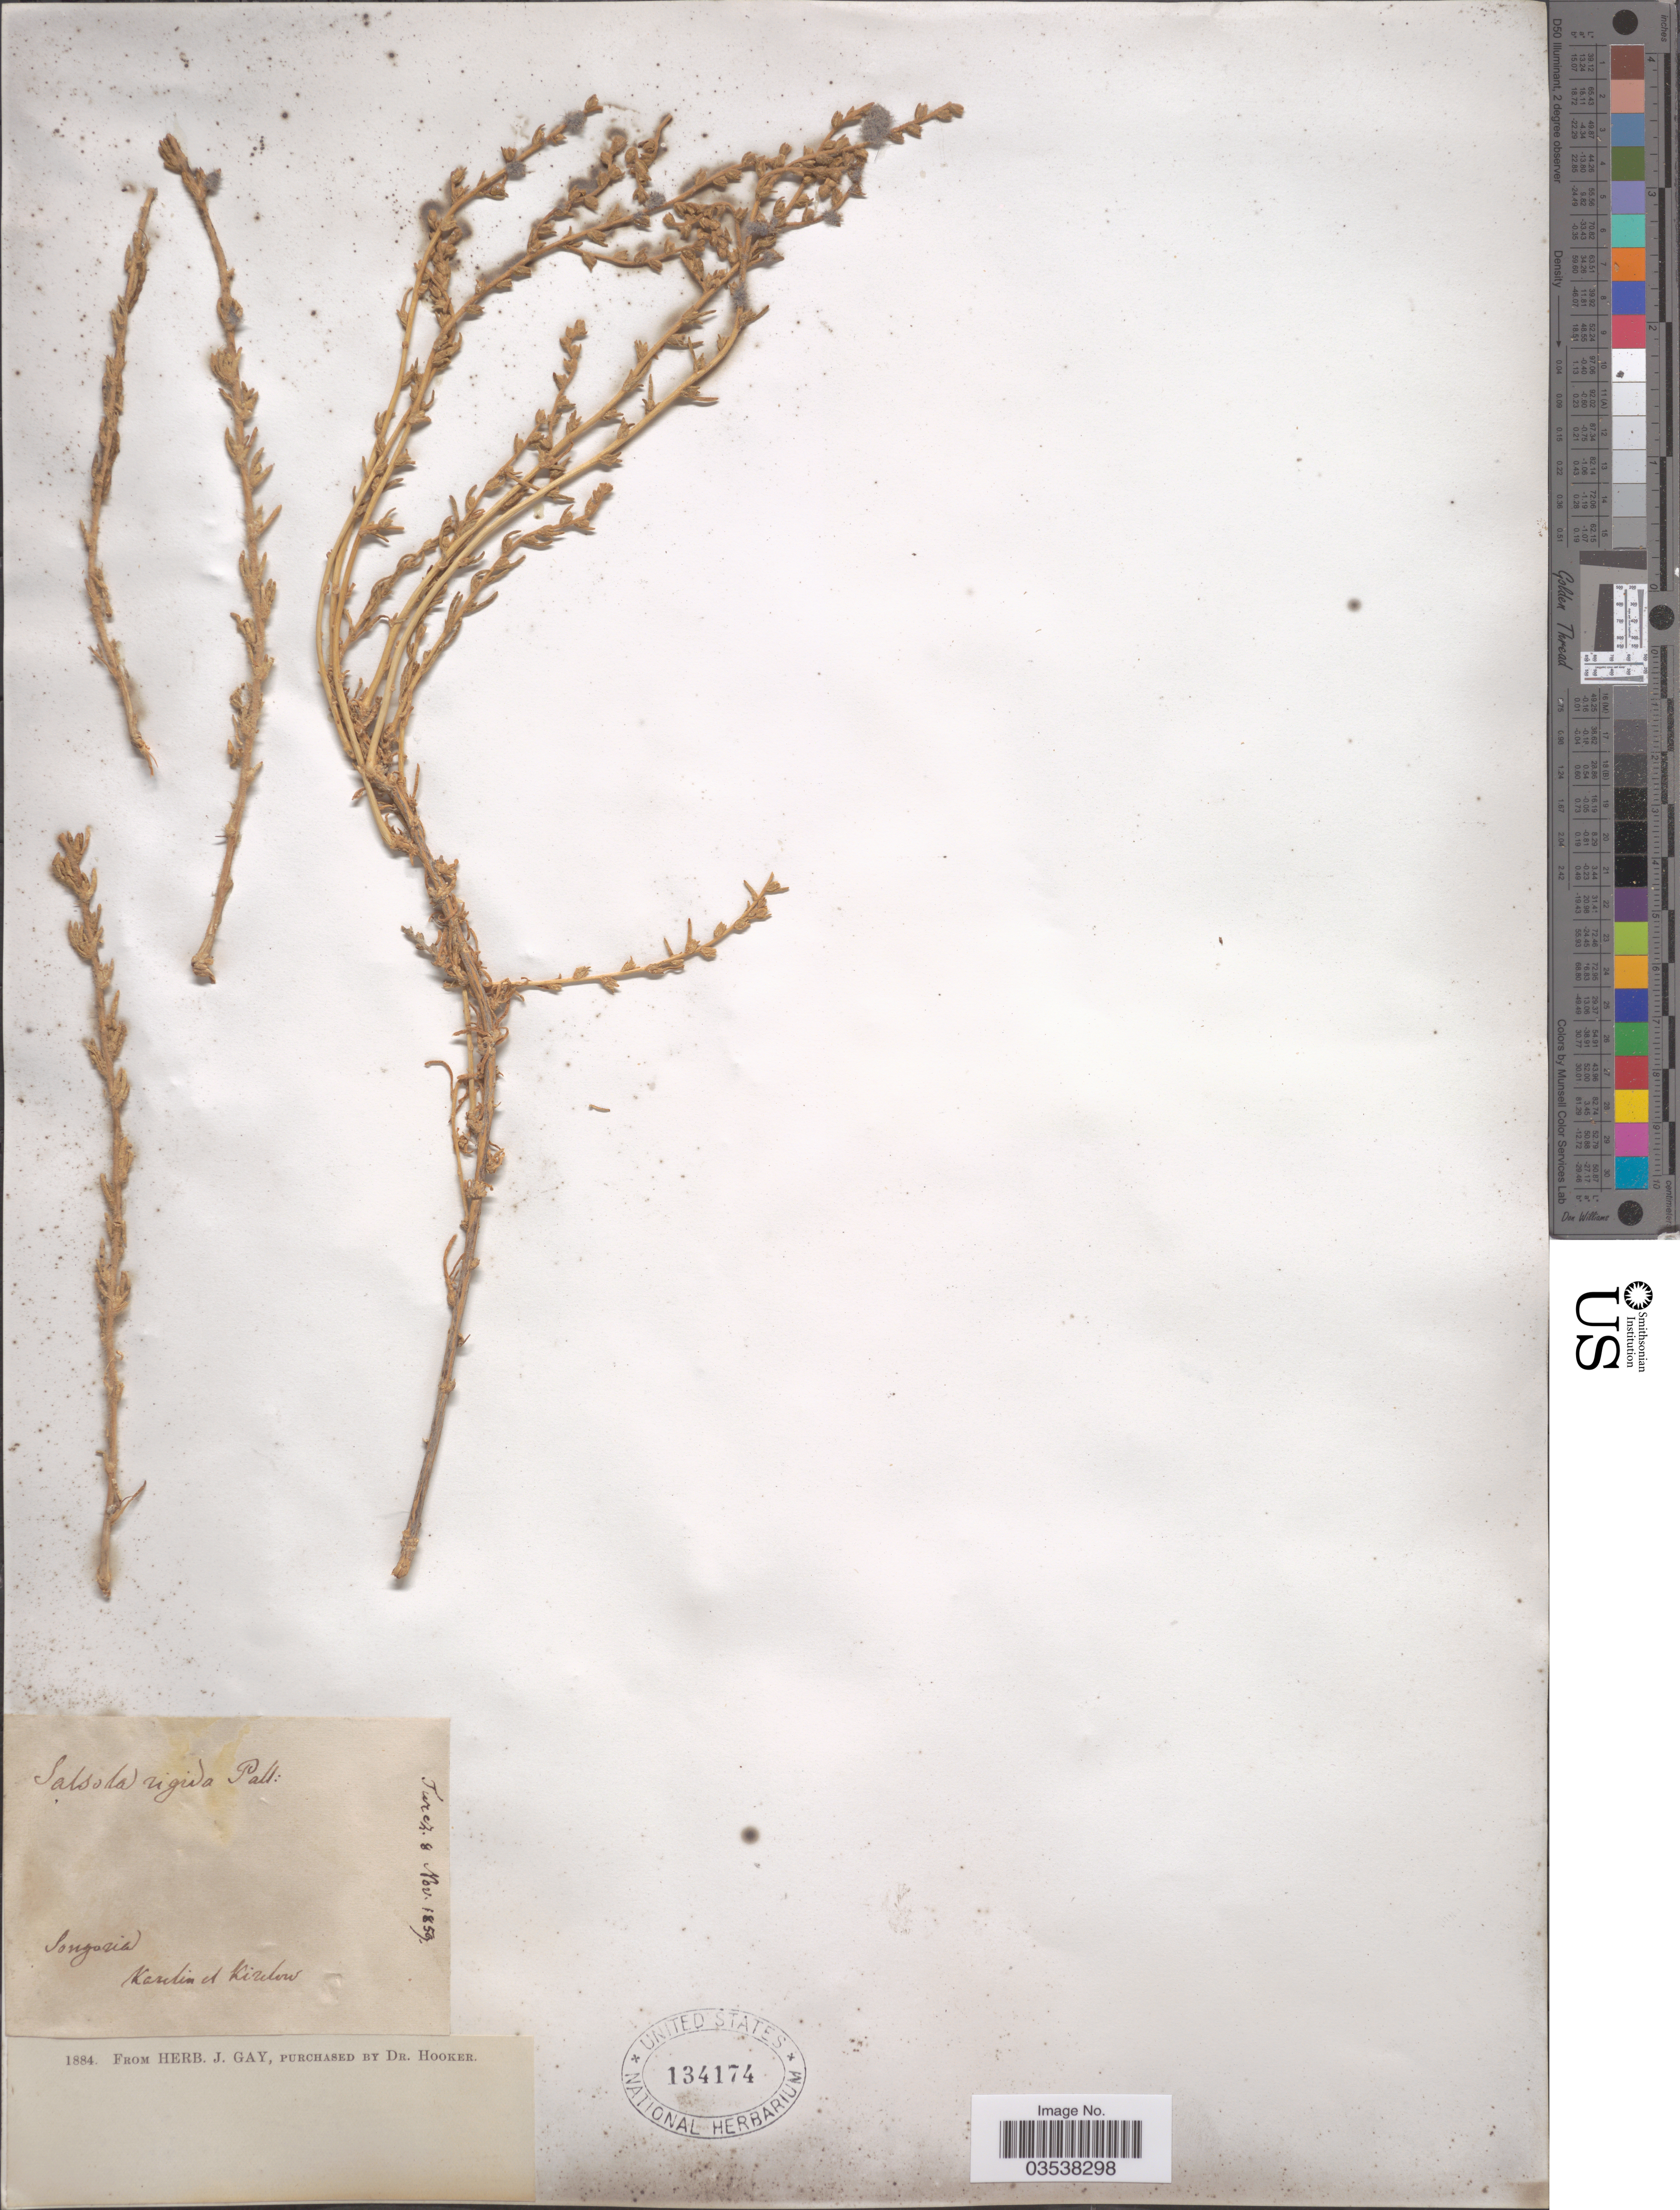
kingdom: Plantae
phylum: Tracheophyta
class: Magnoliopsida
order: Caryophyllales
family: Amaranthaceae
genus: Caroxylon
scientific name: Caroxylon orientale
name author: (S.G. Gmel.) Tzvelev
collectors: Karelin & Kirilow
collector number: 8?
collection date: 1859-11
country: China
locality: Songaria.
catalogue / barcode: US 134174